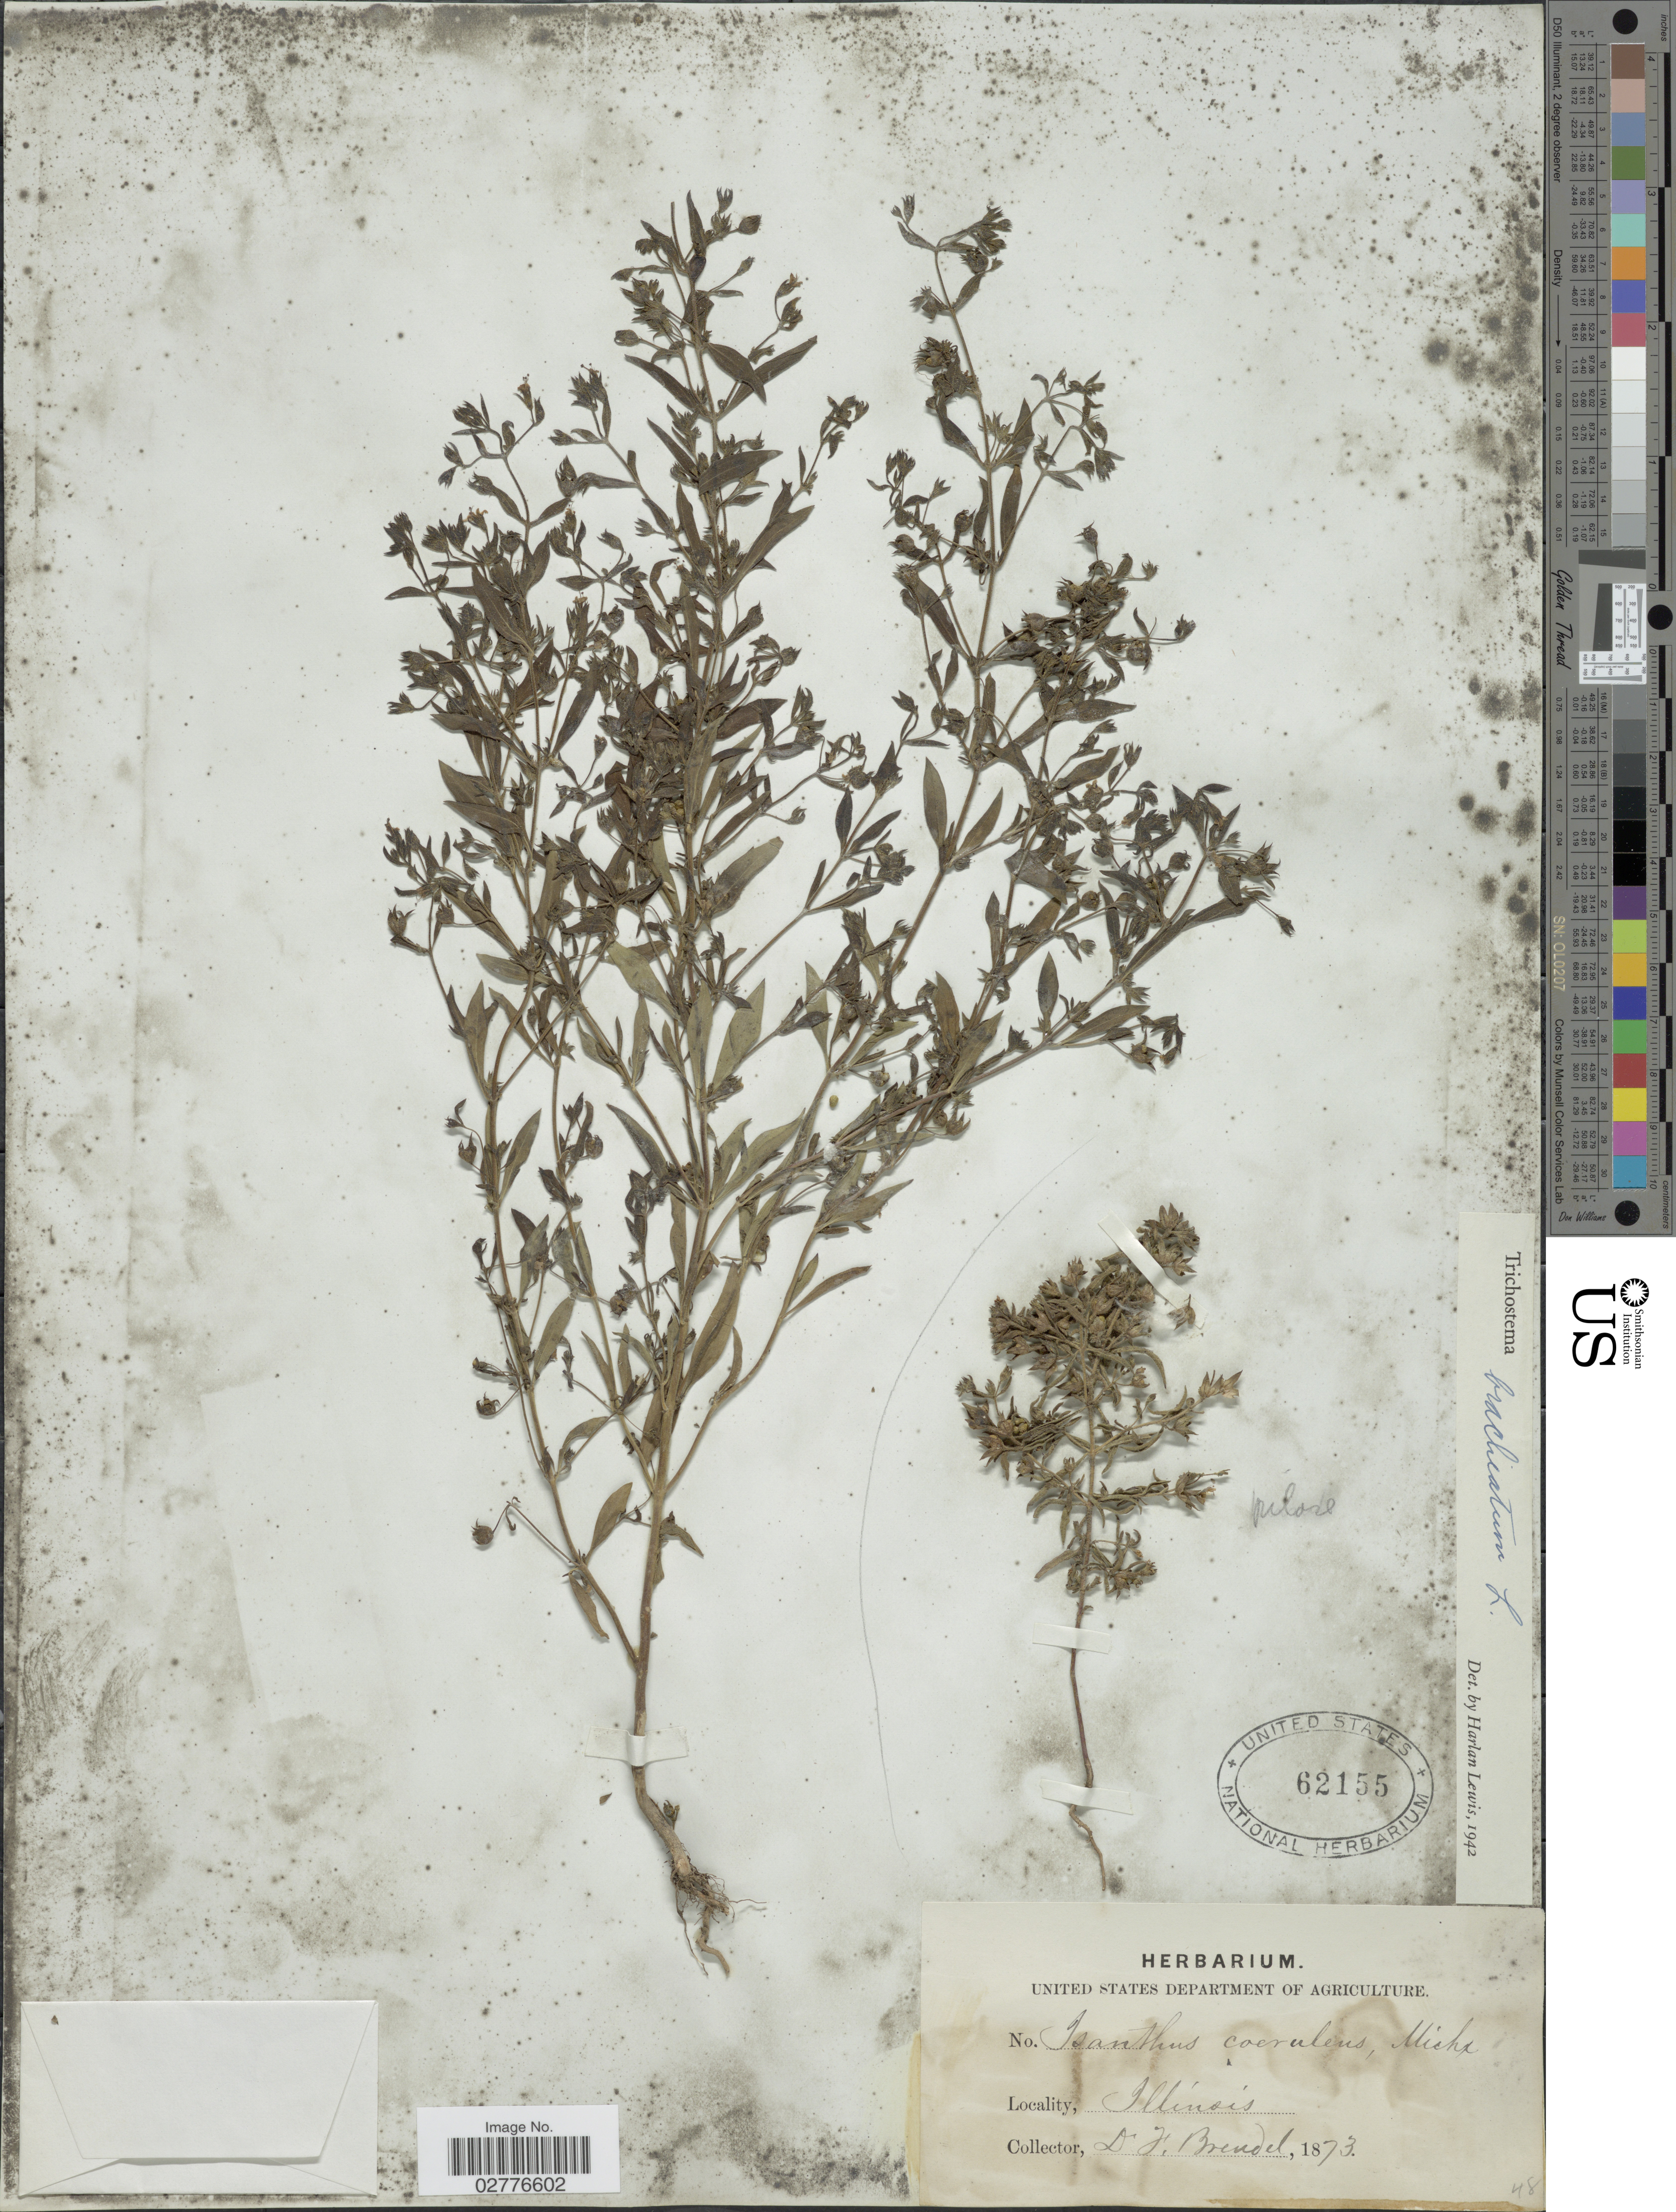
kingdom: Plantae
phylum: Tracheophyta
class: Magnoliopsida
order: Lamiales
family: Lamiaceae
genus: Trichostema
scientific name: Trichostema brachiatum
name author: L.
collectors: D. Brendel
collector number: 48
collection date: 1873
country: United States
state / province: Illinois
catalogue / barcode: US 62155